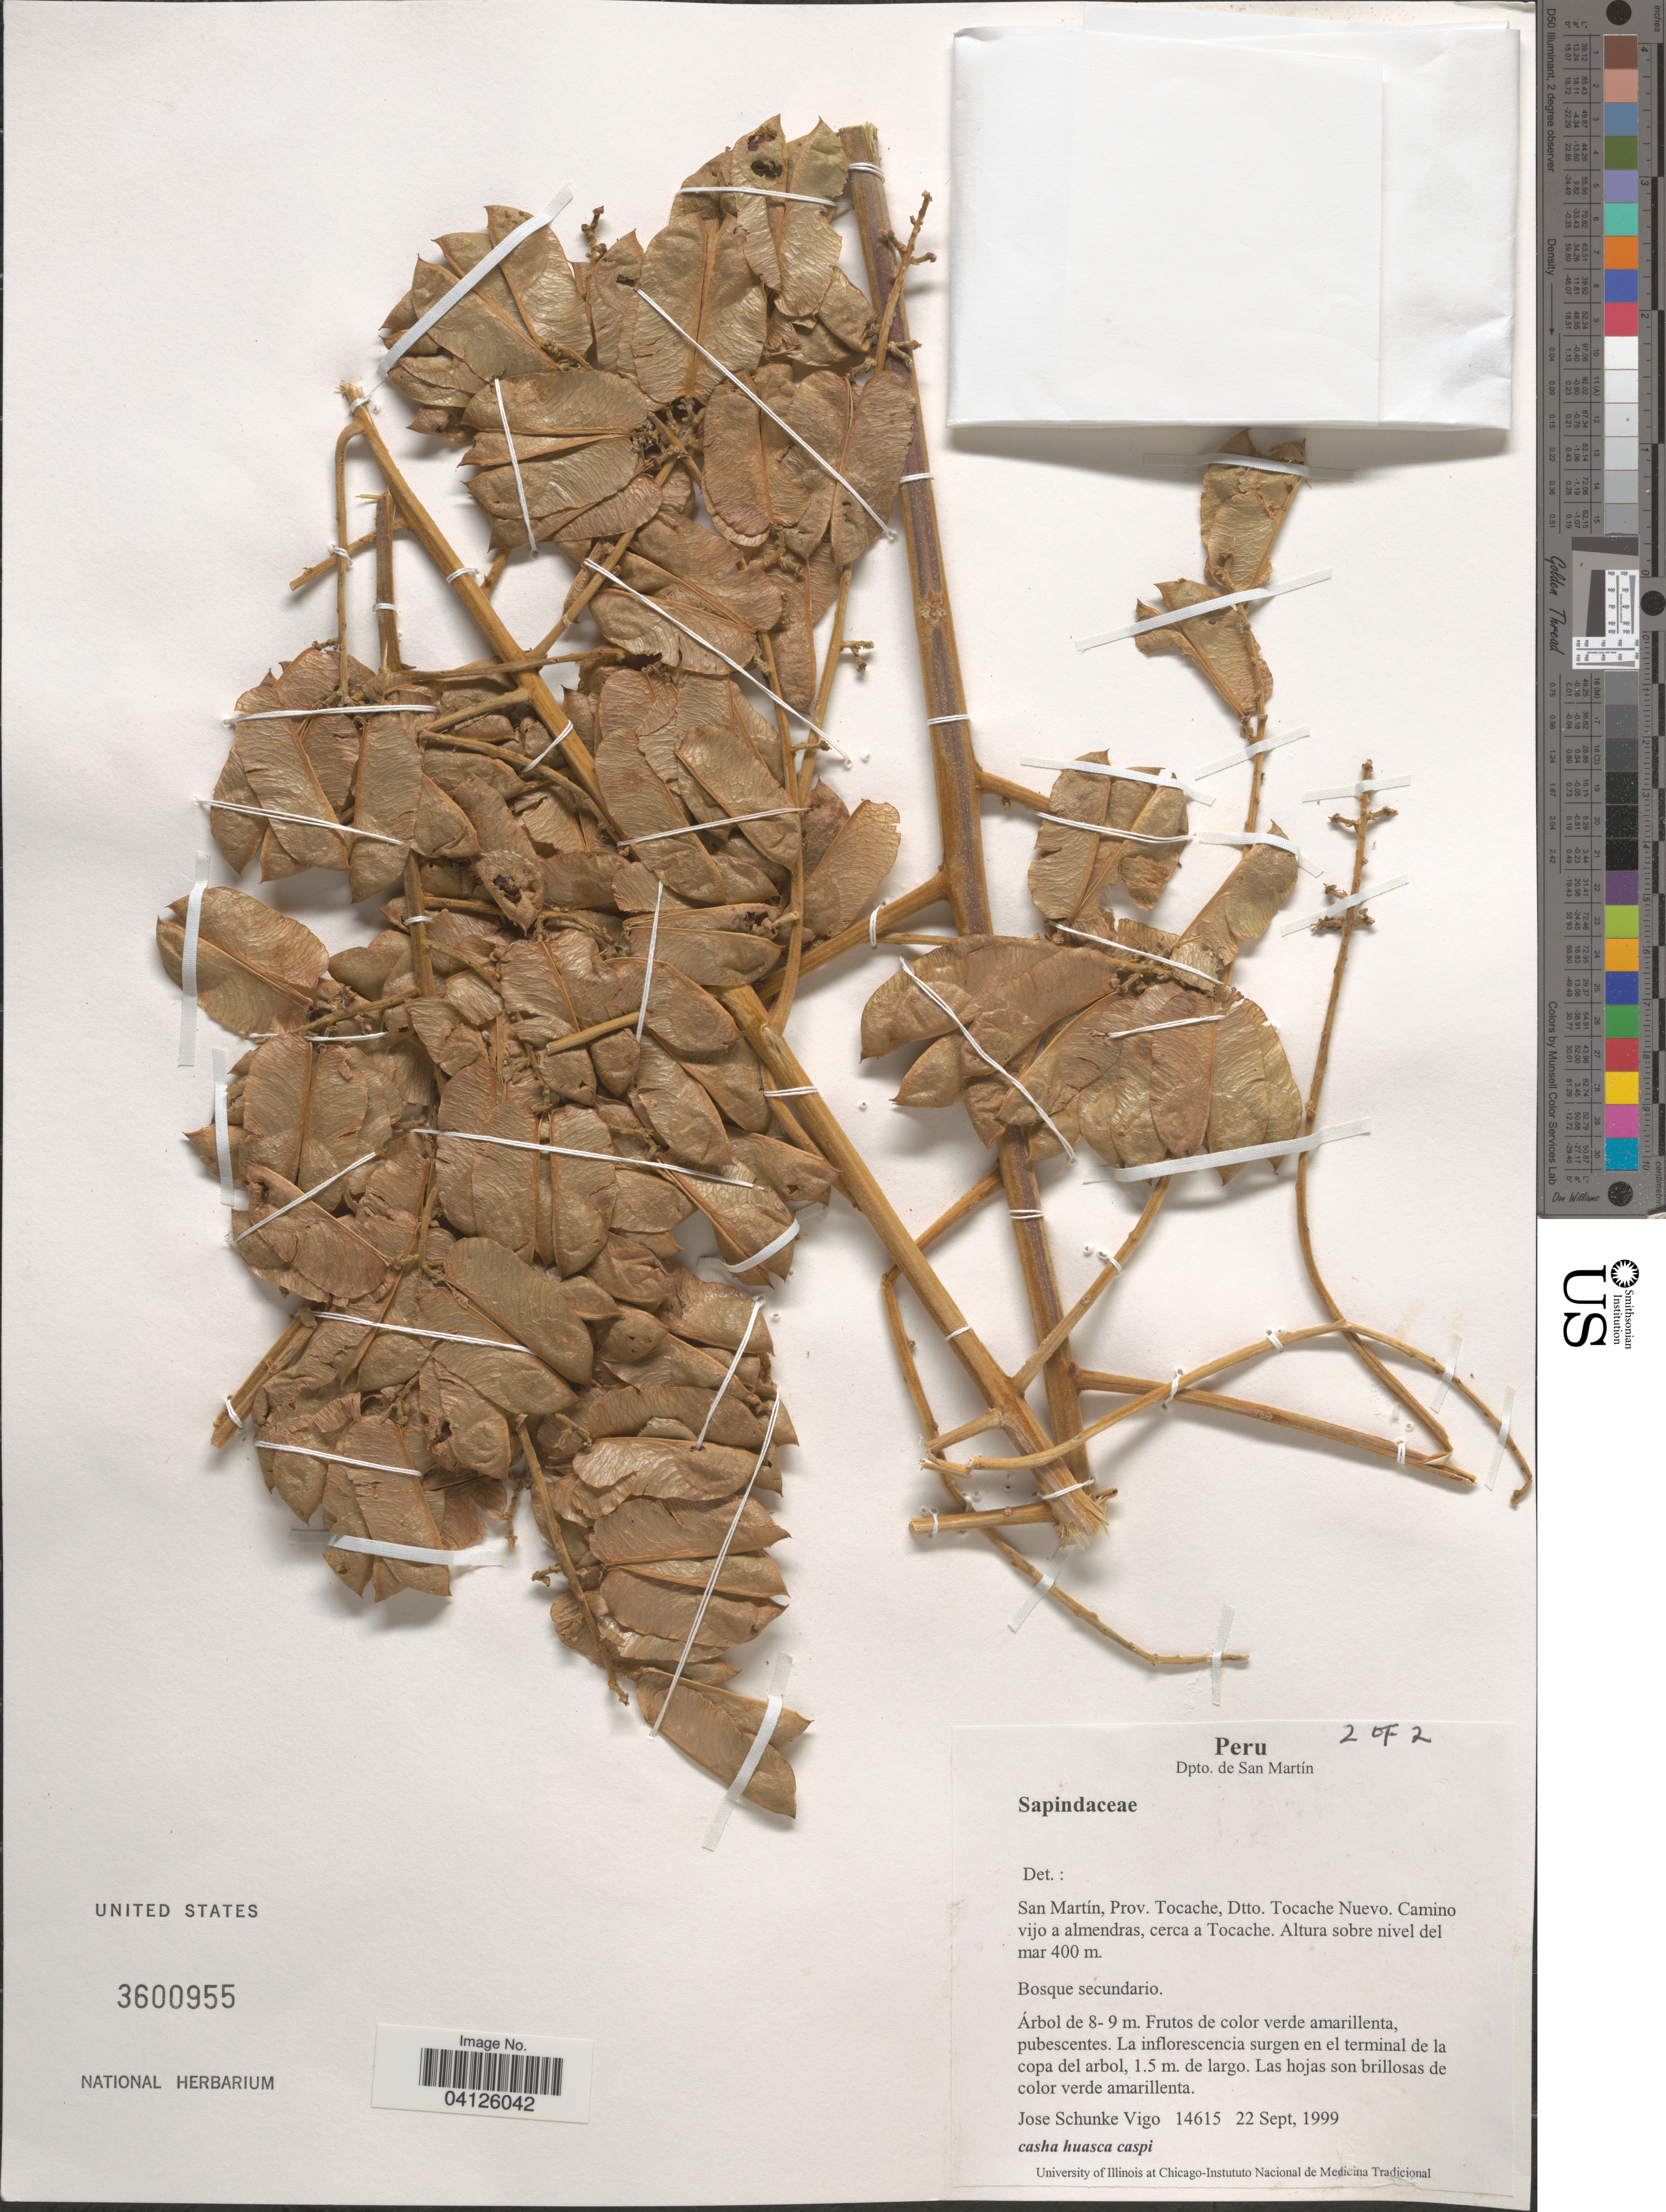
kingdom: Plantae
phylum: Tracheophyta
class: Magnoliopsida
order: Sapindales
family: Sapindaceae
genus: Toulicia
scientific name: Toulicia reticulata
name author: Radlk.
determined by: Acevedo-Rodriguez, P., (US), Smithsonian Institution - National Museum of Natural History (UNITED STATES)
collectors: J. Schunke Vigo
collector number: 14615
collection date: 1999-09-22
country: Peru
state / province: San Martin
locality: Dpto. de San Martín. Prov. Tocache, Dtto. Tocache Nuevo. Camino vijo a almendras, cerca a Tocache.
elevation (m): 400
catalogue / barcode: US 3600955